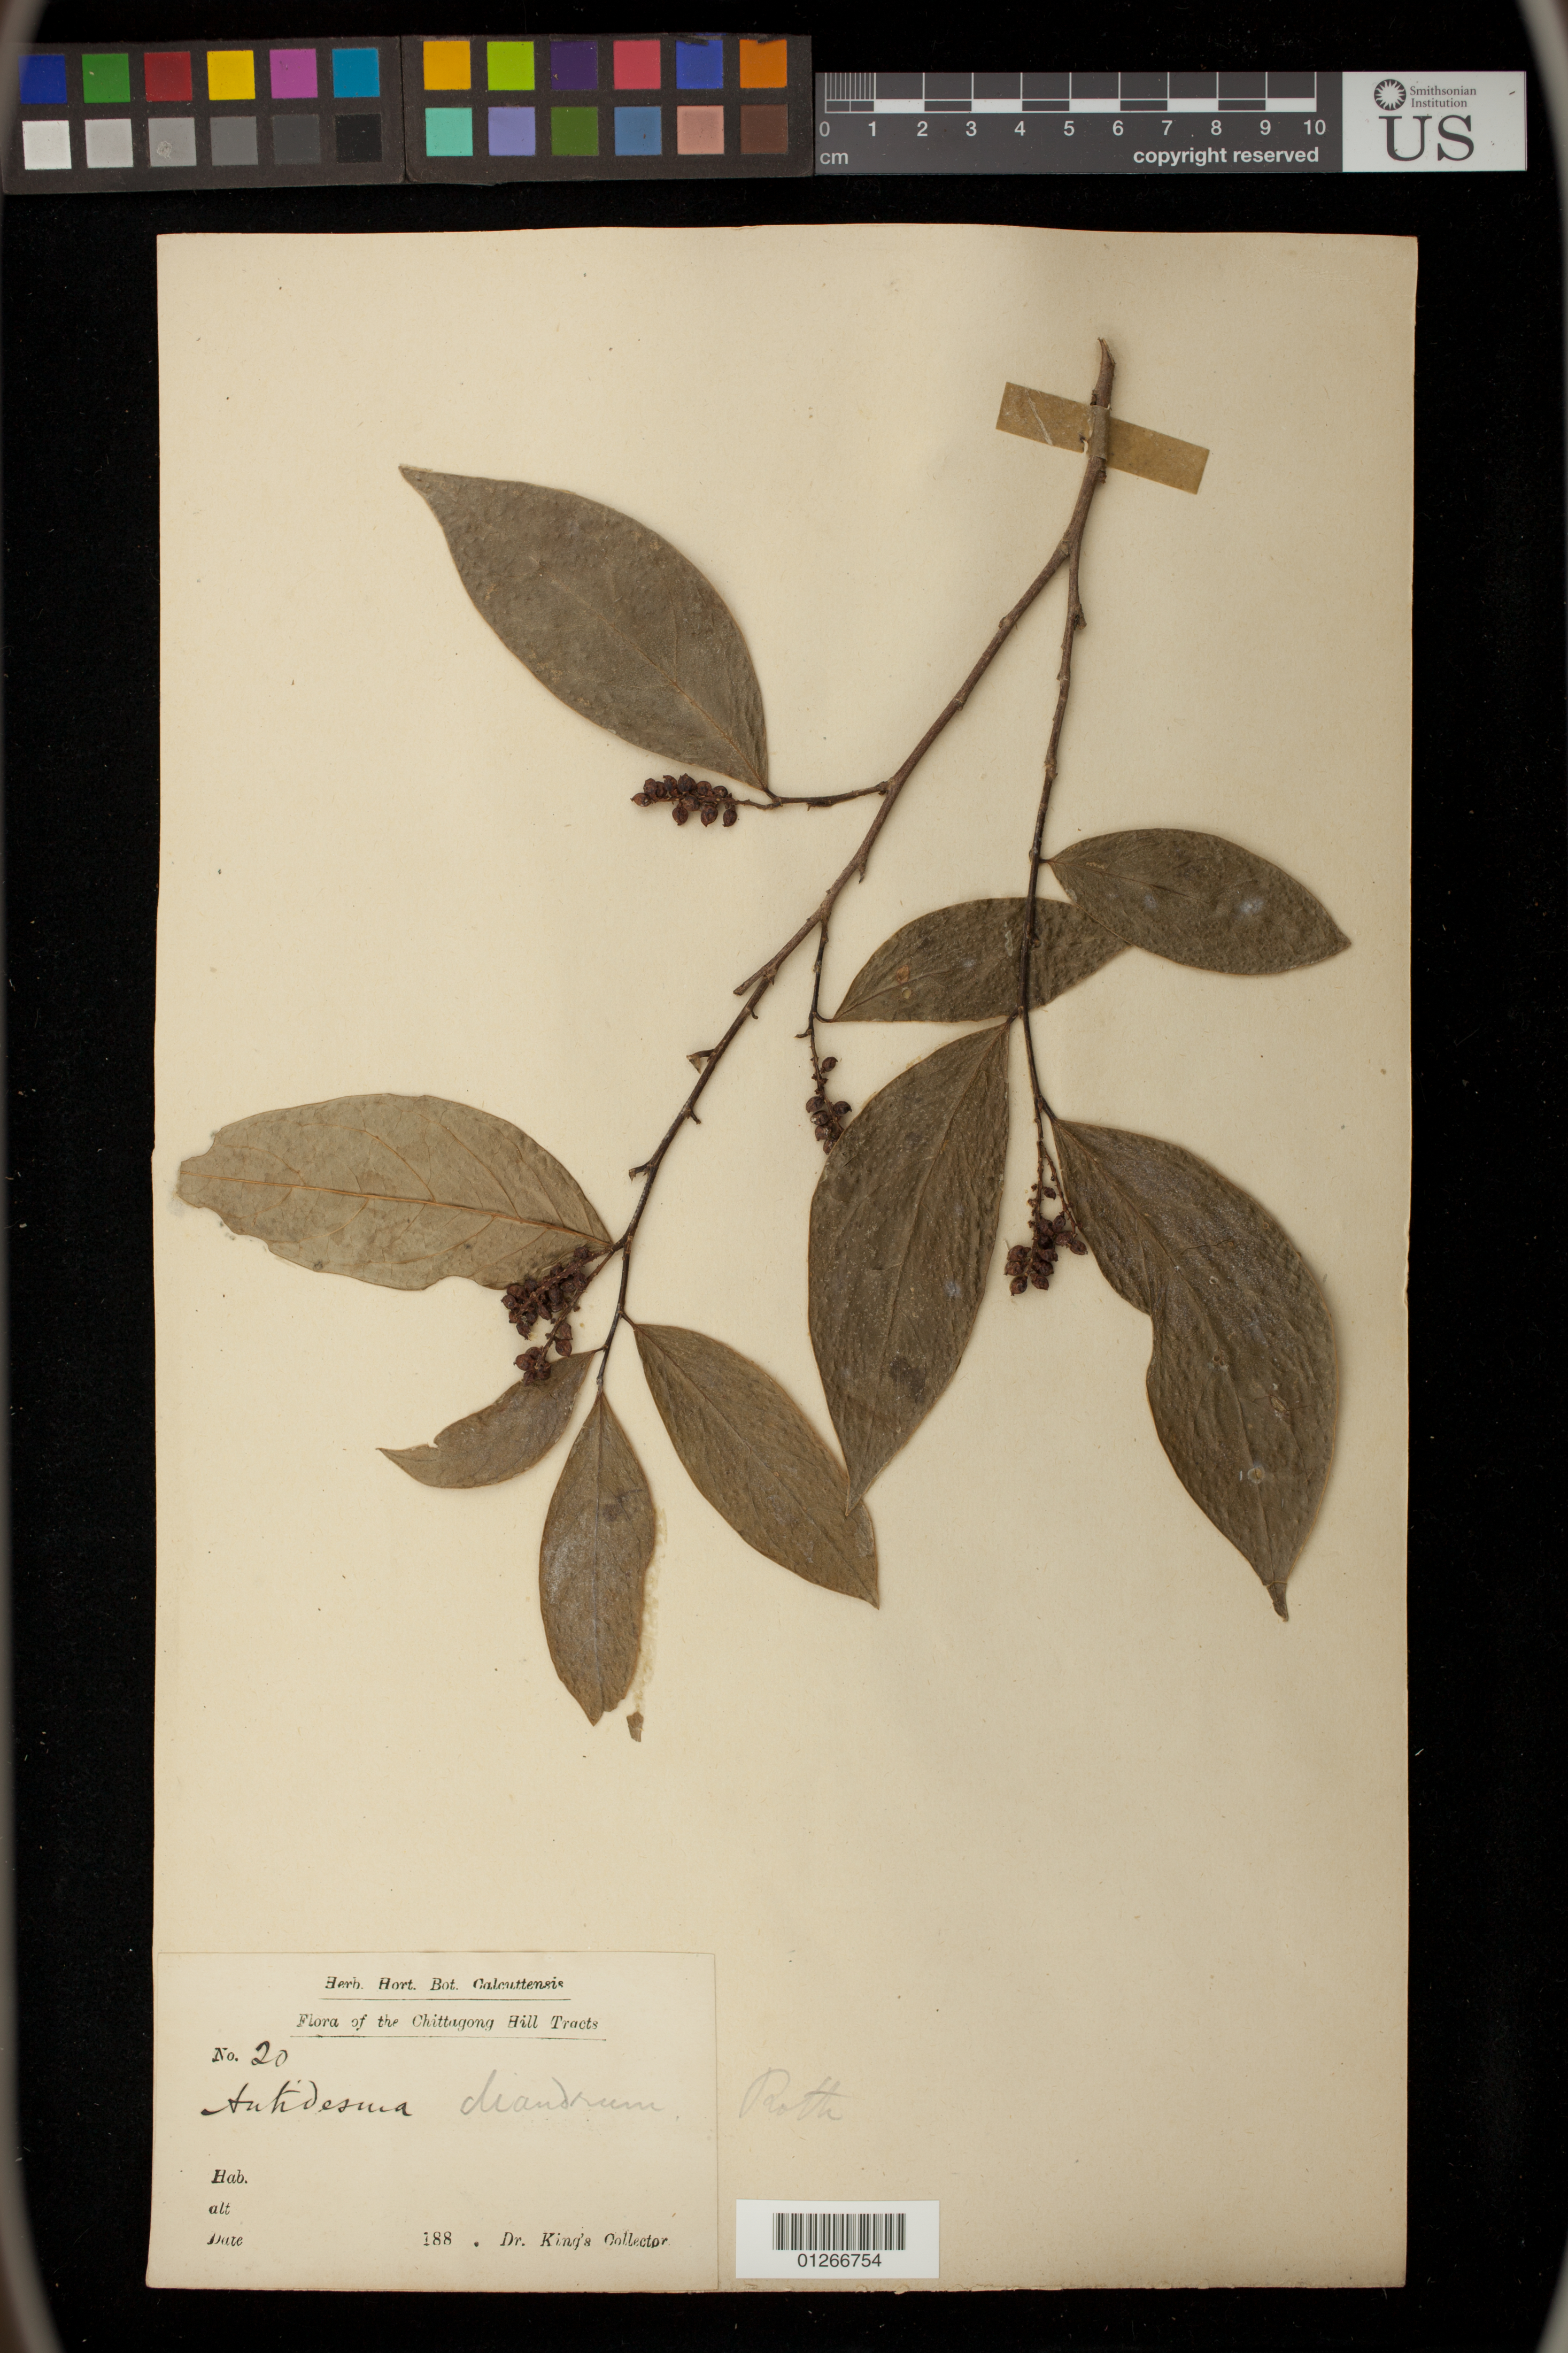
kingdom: Plantae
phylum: Tracheophyta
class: Magnoliopsida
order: Malpighiales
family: Phyllanthaceae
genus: Antidesma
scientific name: Antidesma acidum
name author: Retz.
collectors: Dr. King's collector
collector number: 20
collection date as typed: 1886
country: Bangladesh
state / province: Chittagong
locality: Chittagong Hill Tracts.